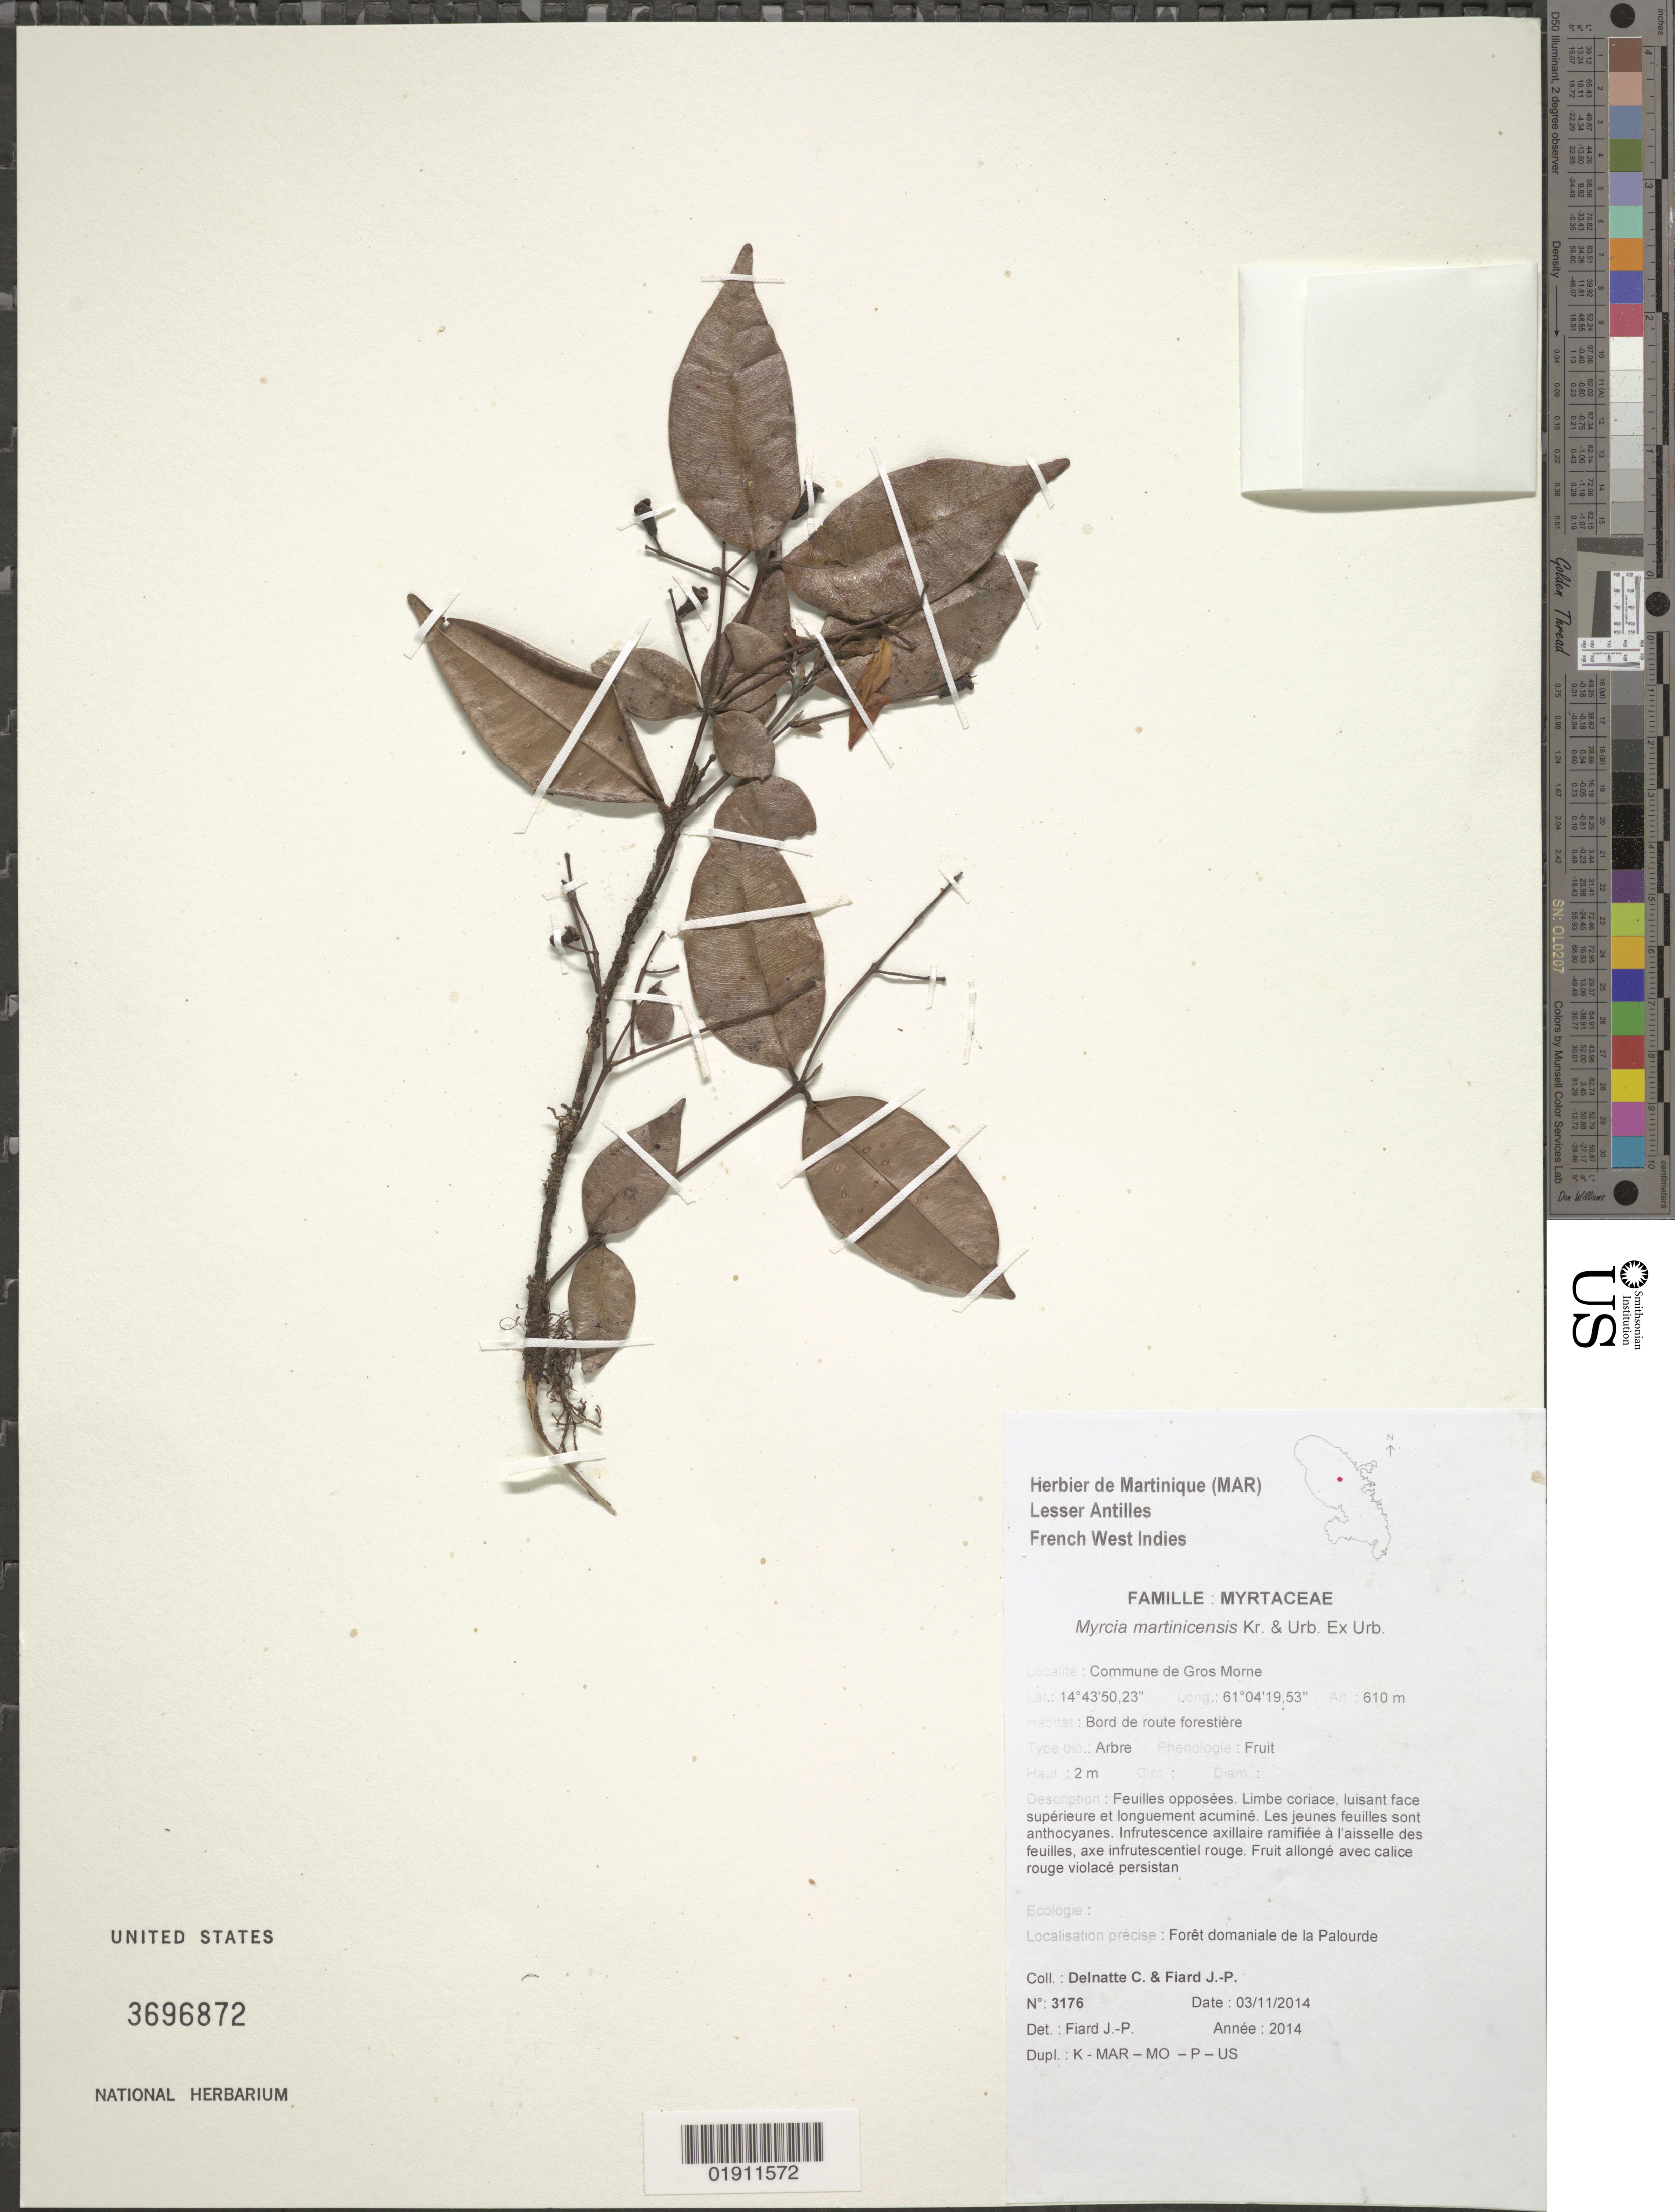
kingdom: Plantae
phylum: Tracheophyta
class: Magnoliopsida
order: Myrtales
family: Myrtaceae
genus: Myrcia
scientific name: Myrcia martinicensis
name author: Krug & Urb.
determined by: Fiard, J. P.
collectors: C. Delnatte & J.-P. Fiard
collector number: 3176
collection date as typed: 03/11/2014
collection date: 2014-11-03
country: Martinique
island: Martinique I.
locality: Commune de Gros Morne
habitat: Bord de route forestière, Forêt domaniale del la Palourde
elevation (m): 610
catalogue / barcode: US 3676872